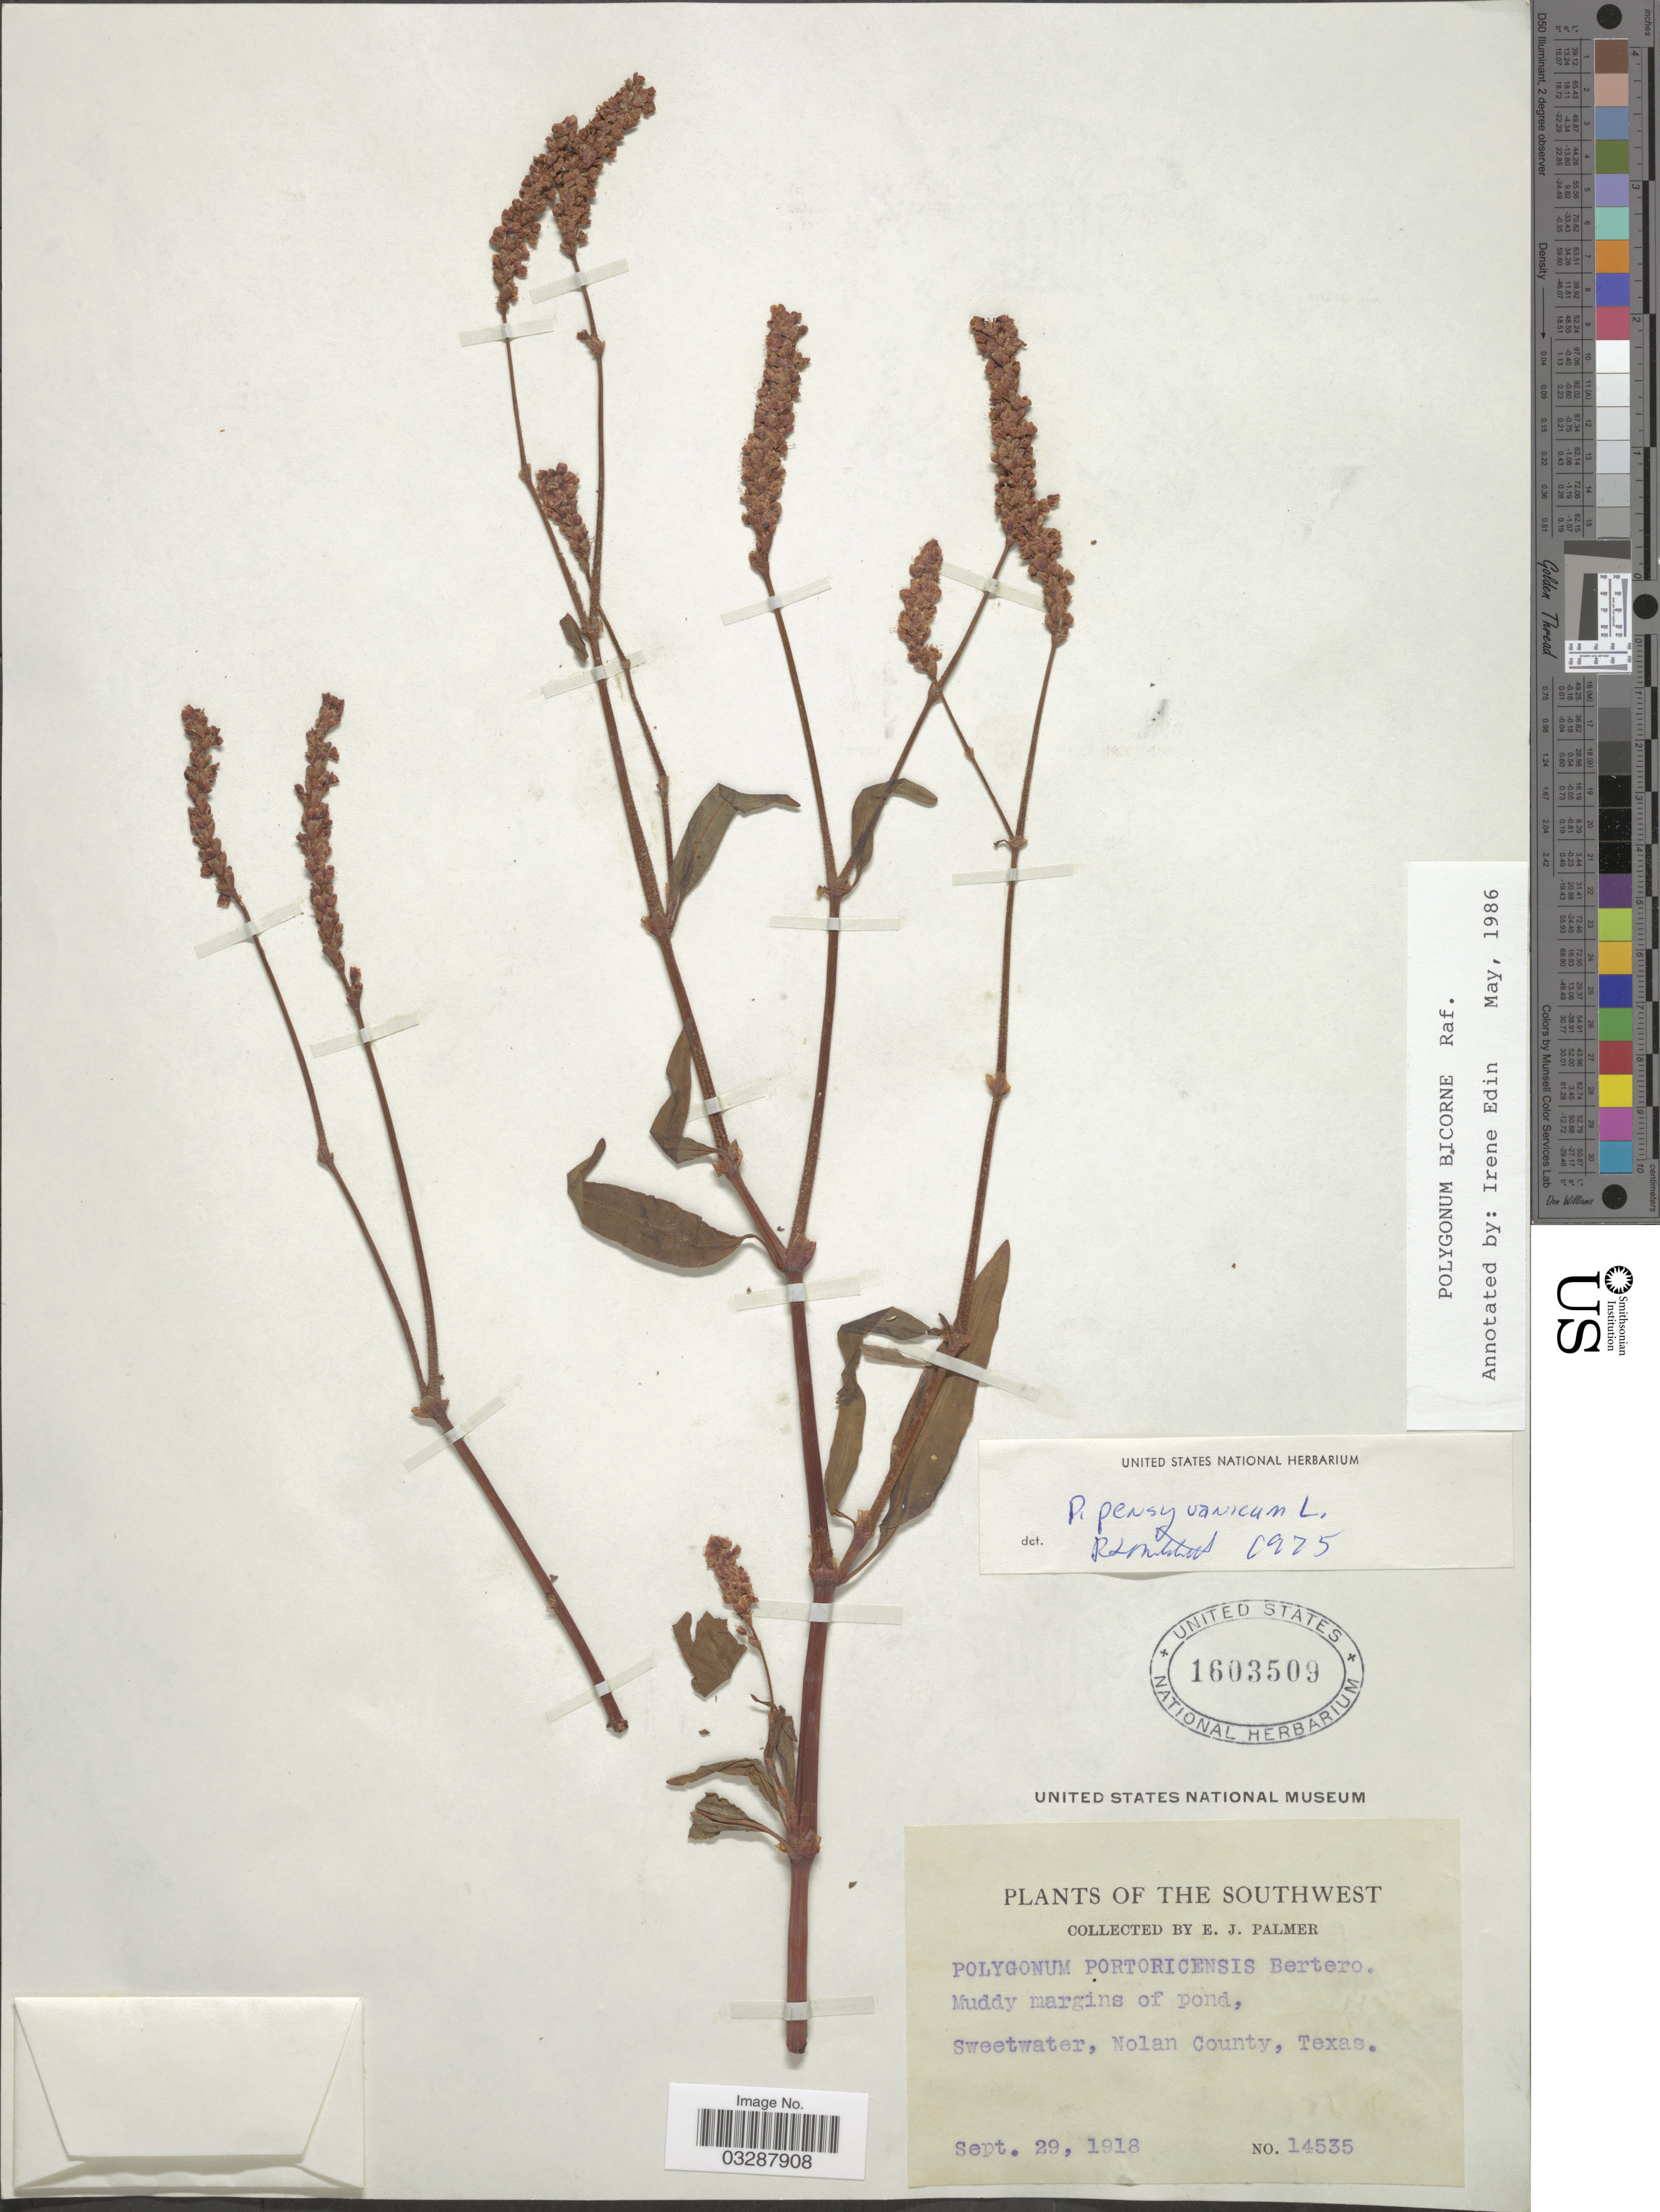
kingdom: Plantae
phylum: Tracheophyta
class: Magnoliopsida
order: Caryophyllales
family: Polygonaceae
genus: Persicaria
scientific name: Persicaria bicornis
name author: (Raf.) Nieuwl.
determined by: Atha, D. E.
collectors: E. J. Palmer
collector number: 14535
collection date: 1918-09-29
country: United States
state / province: Texas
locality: The Southwest, Muddy margins of pond, Sweetwater, Nolan County.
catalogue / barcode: US 1603509